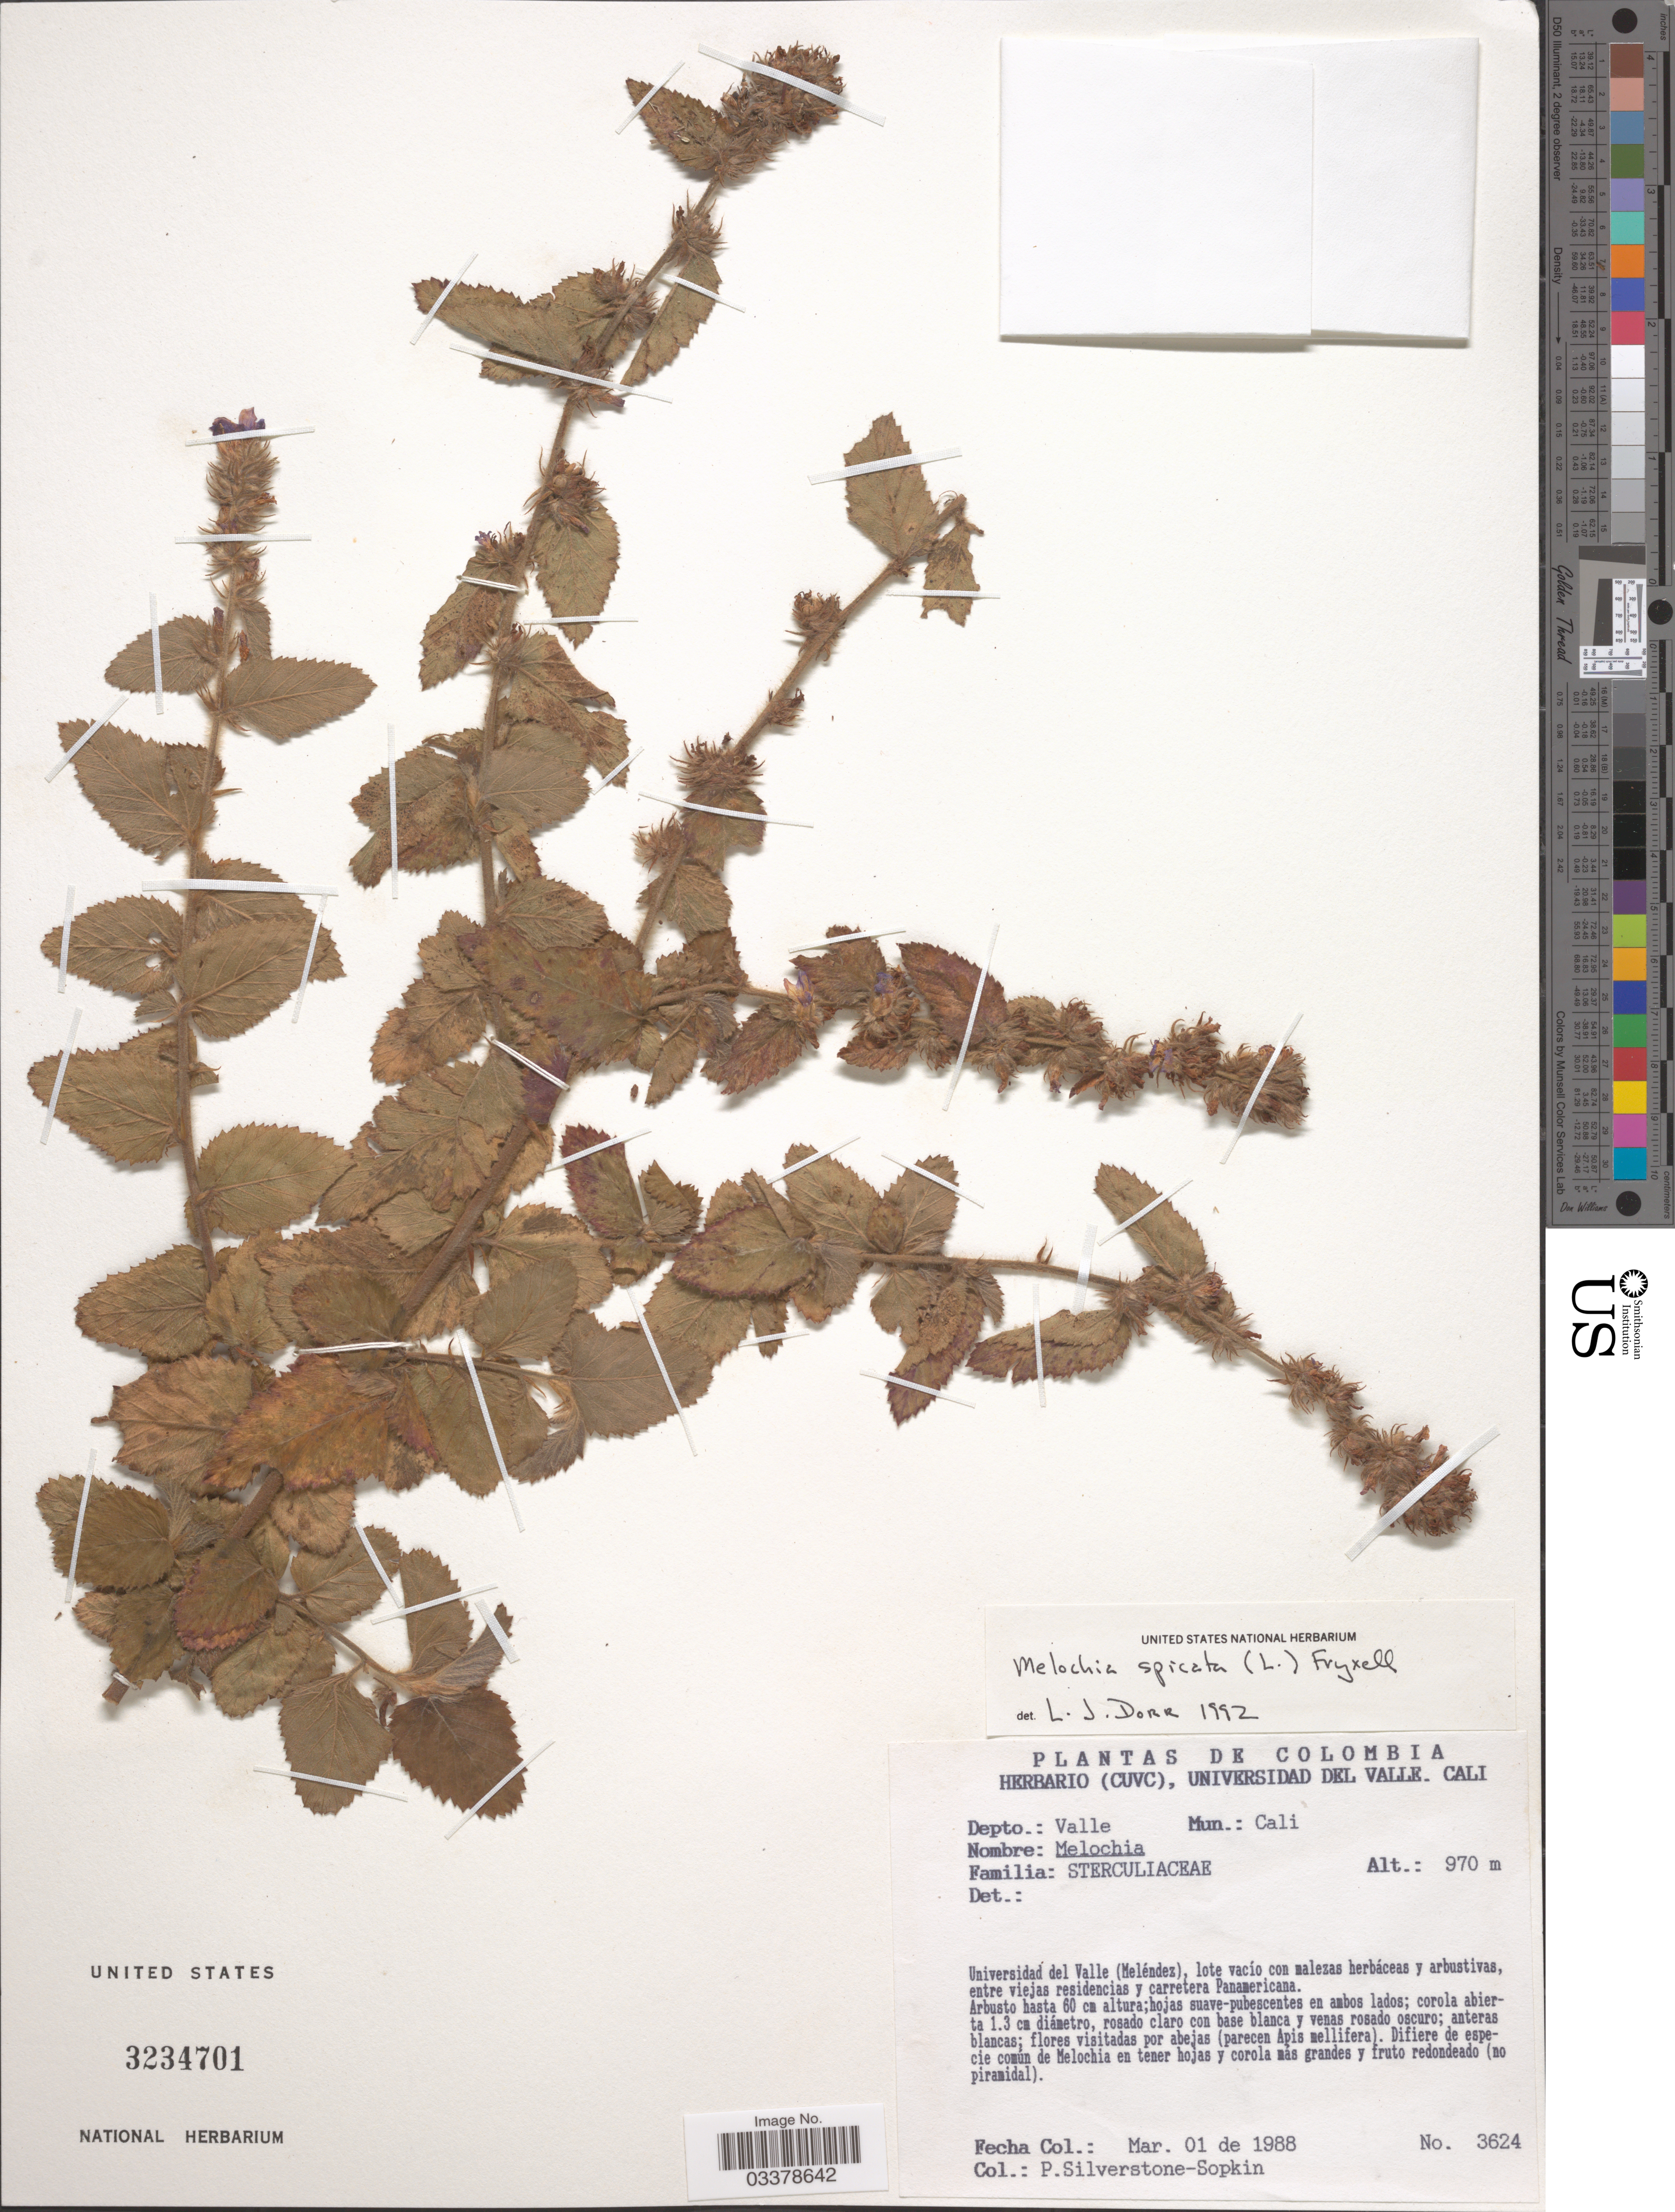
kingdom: Plantae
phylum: Tracheophyta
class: Magnoliopsida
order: Malvales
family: Malvaceae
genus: Melochia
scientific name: Melochia spicata var. spicata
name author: (L.) Fryxell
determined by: Dorr, L. J., (BOT), Smithsonian Institution - National Museum of Natural History (UNITED STATES)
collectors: P. A. Silverstone-Sopkin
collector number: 3624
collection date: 1988-03-01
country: Colombia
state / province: Valle del Cauca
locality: Depto: Valle. Mun: Cali. Universidad del Valle (Meléndez), lote vacío con malezas herbáceas y arbustivas, entre viejas residencias y carretera Panamericana.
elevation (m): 970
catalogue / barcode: US 3234701